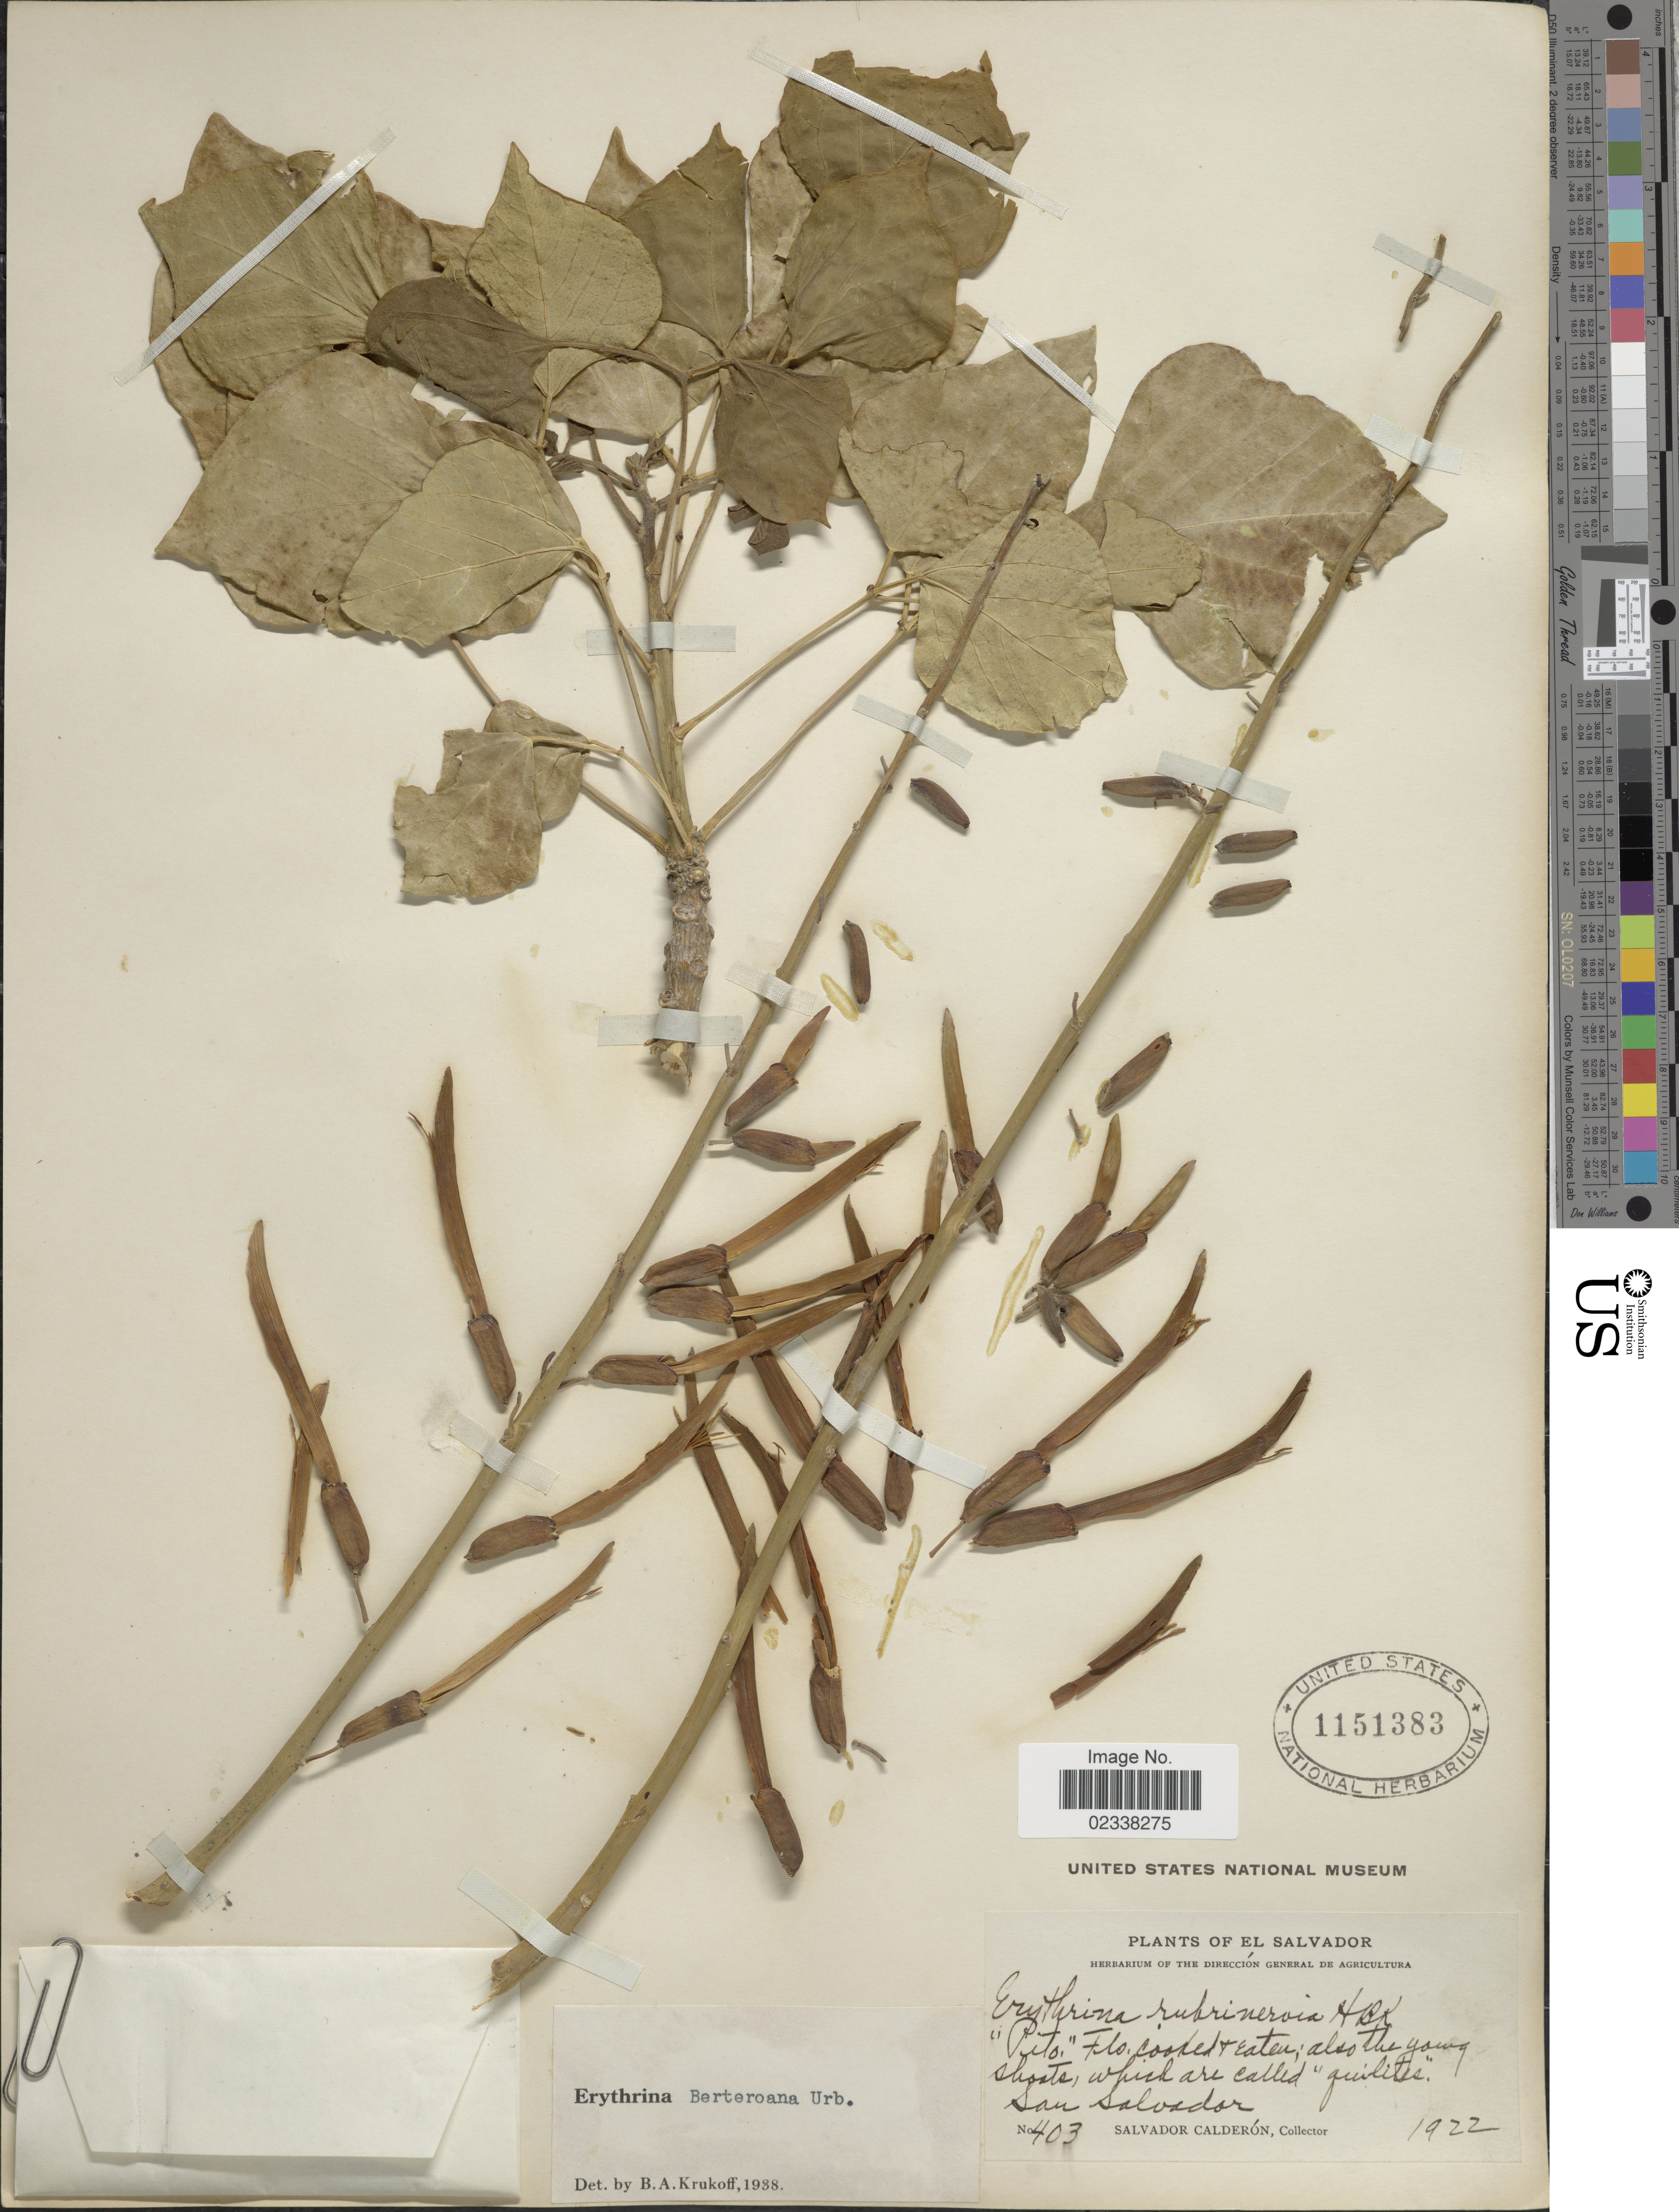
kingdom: Plantae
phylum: Tracheophyta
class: Magnoliopsida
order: Fabales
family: Fabaceae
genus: Erythrina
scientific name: Erythrina berteroana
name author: Urb.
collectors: S. Calderón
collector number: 403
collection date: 1922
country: El Salvador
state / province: San Salvador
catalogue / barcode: US 1151383